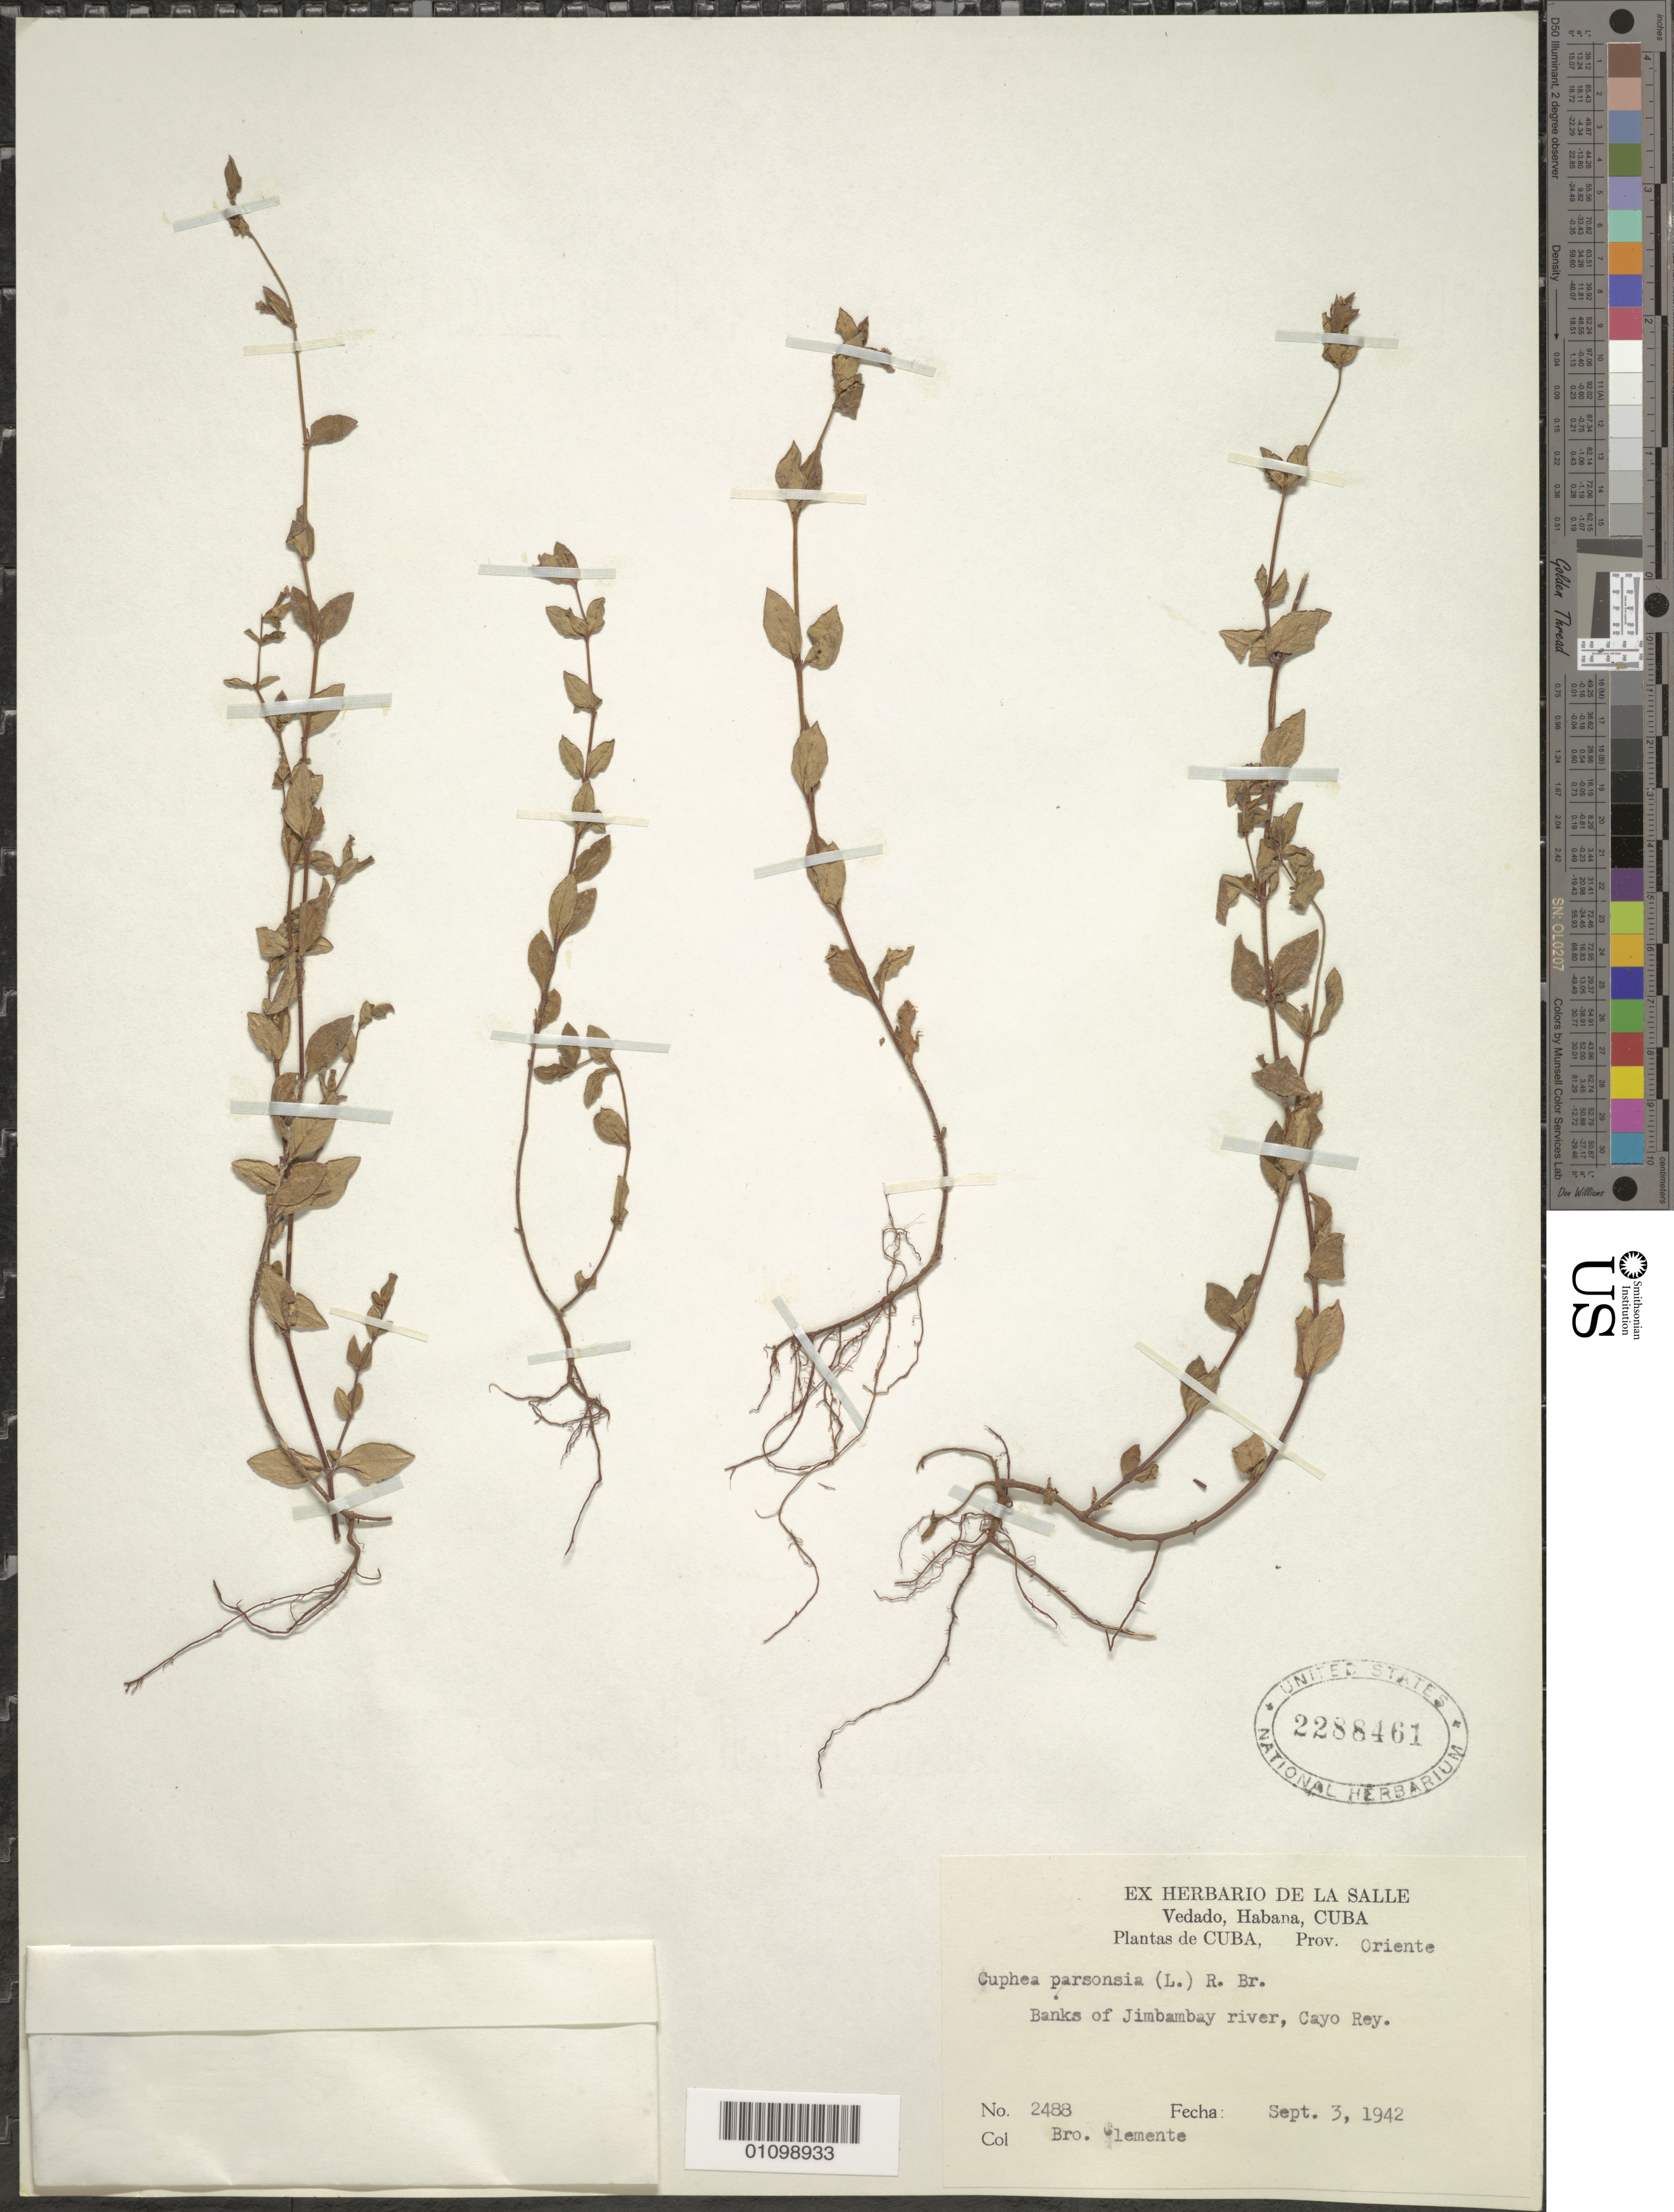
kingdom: Plantae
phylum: Tracheophyta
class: Magnoliopsida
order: Myrtales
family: Lythraceae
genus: Cuphea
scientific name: Cuphea parsonsia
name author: (L.) R. Br. ex Steud.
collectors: Bro. Clemente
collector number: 2488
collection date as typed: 03 Sep 1942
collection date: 1942-09-03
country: Cuba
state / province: Oriente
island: Cuba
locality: Banks of Jimbambay river, Cayo Rey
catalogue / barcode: US 2288461